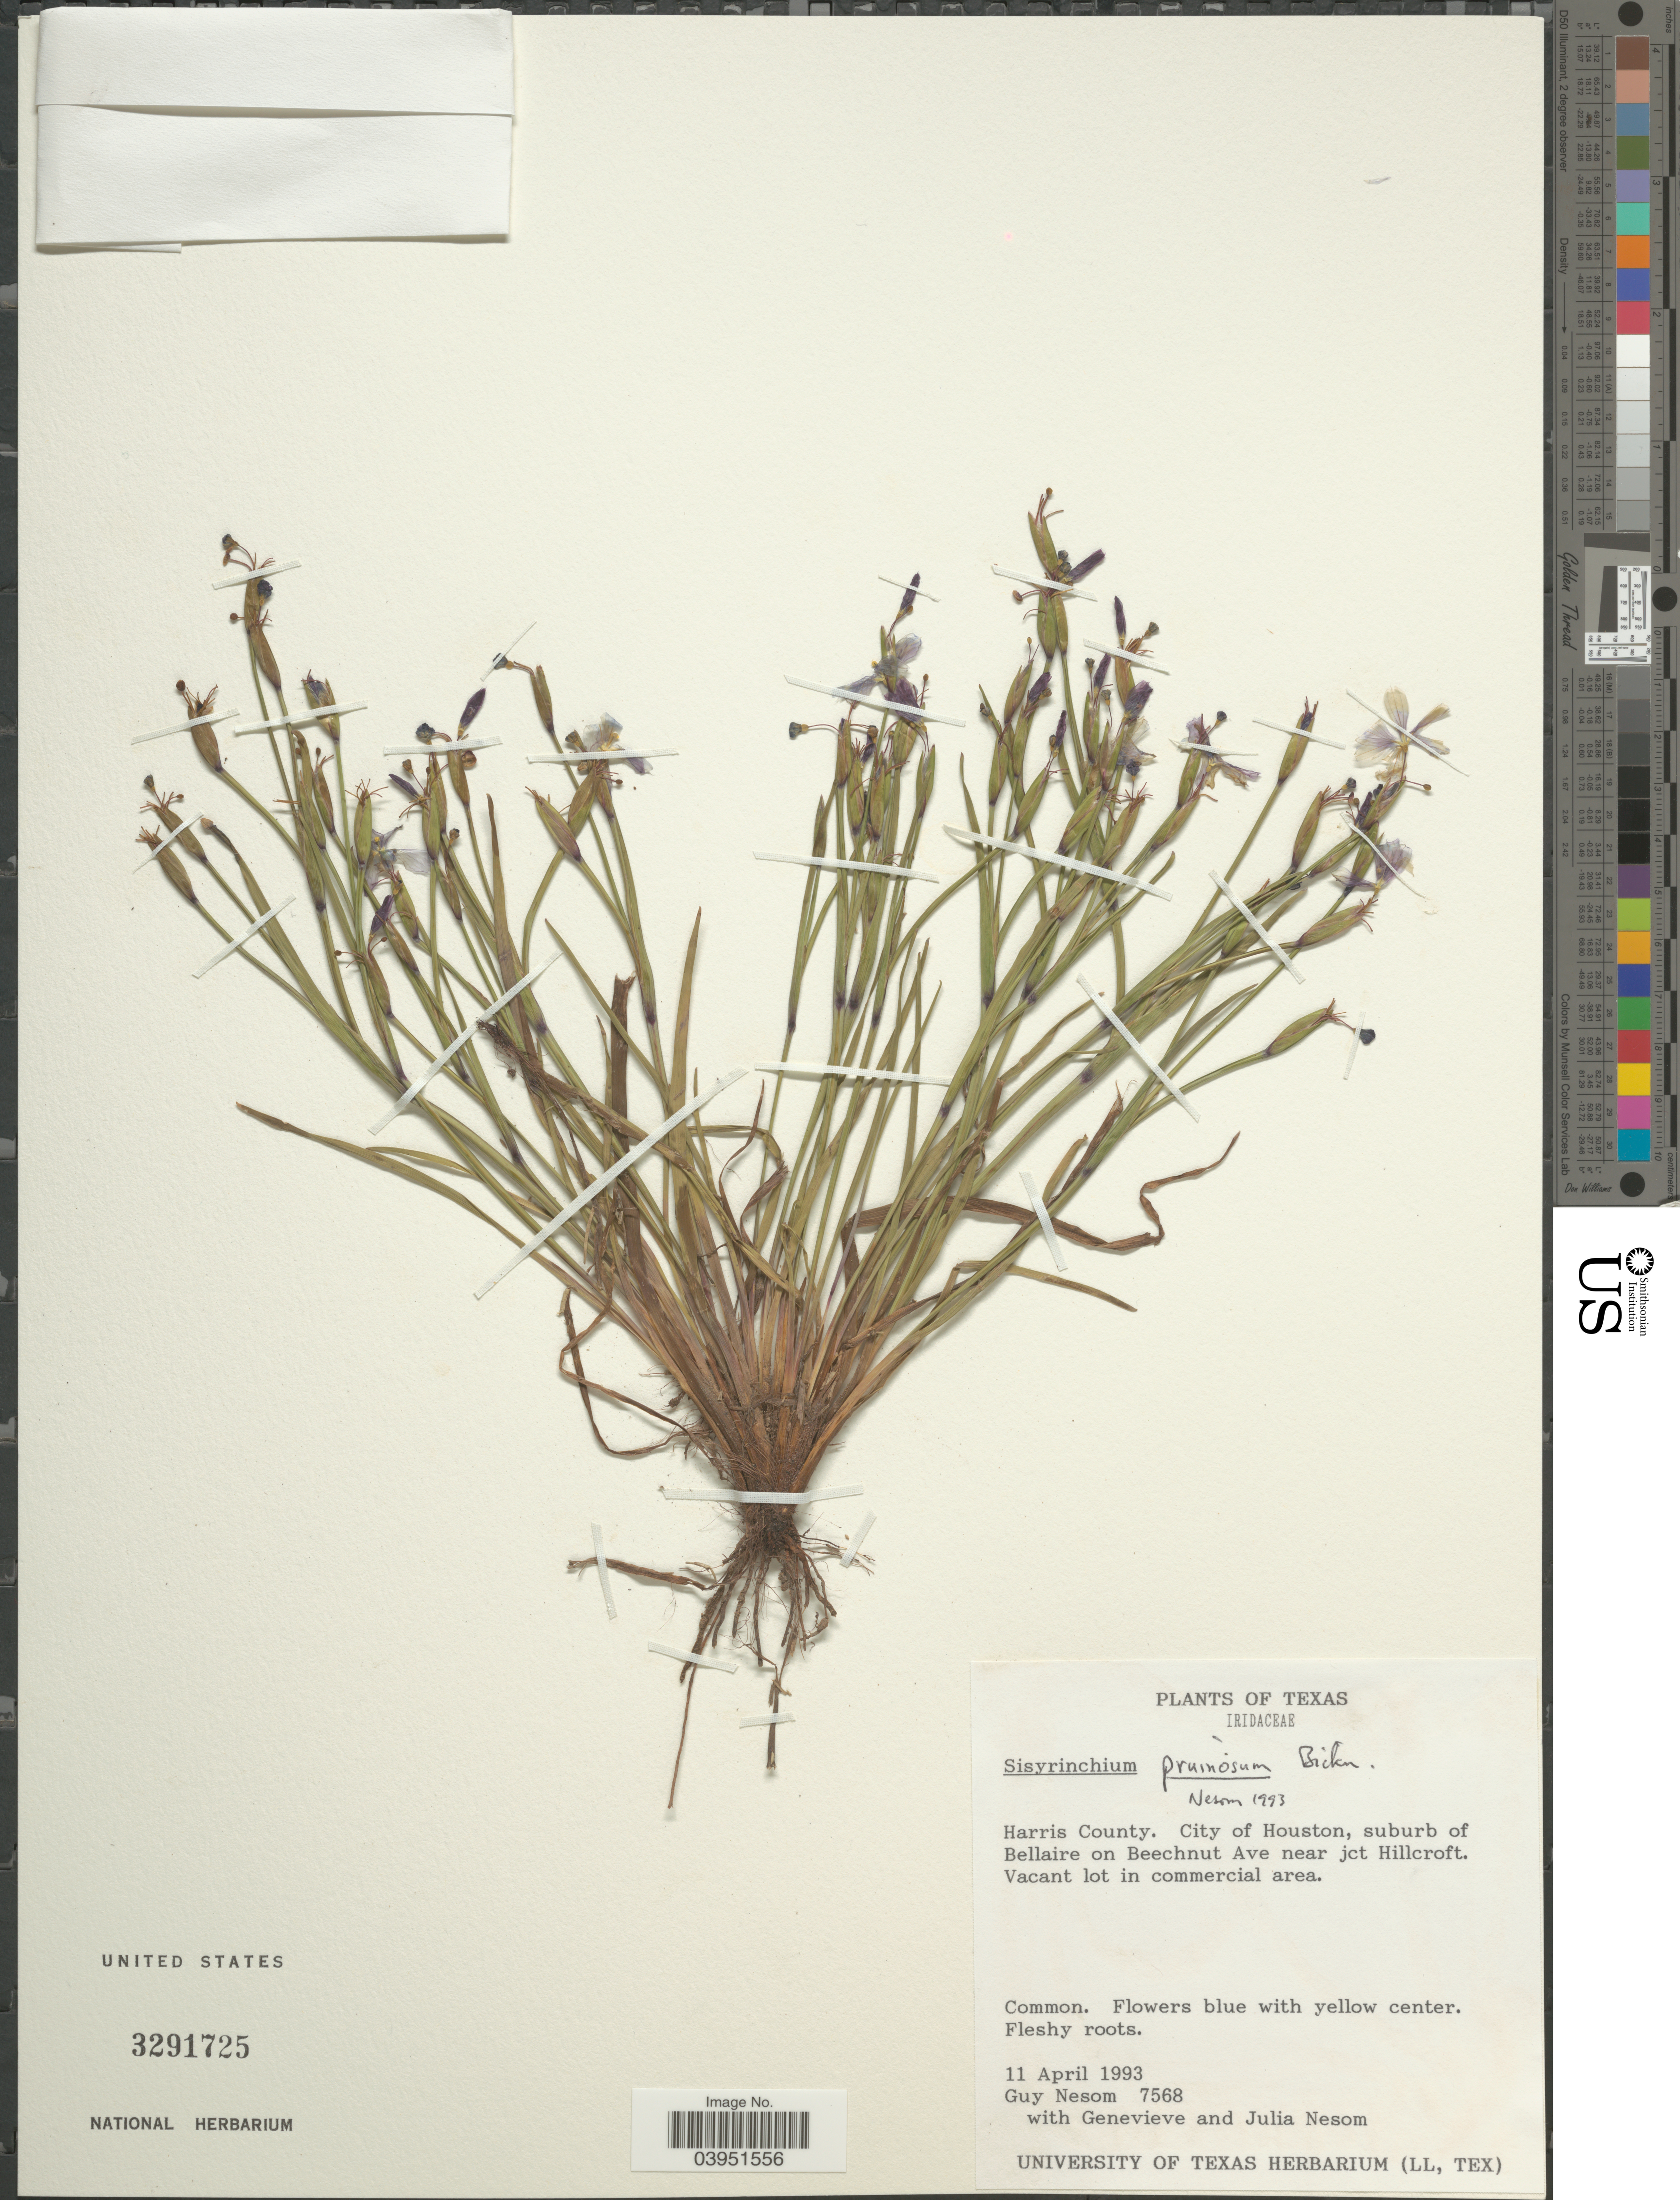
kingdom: Plantae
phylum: Tracheophyta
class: Liliopsida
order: Asparagales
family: Iridaceae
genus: Sisyrinchium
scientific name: Sisyrinchium pruinosum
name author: E.P. Bicknell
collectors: G. Nesom, G. Nesom & J. Nesom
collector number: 7568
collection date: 1993-04-11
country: United States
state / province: Texas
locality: Harris County. City of Houston, suburb of Bellaire on Beechnut Ave near jct Hillcroft. Vacant lot in commercial area.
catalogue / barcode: US 3291725